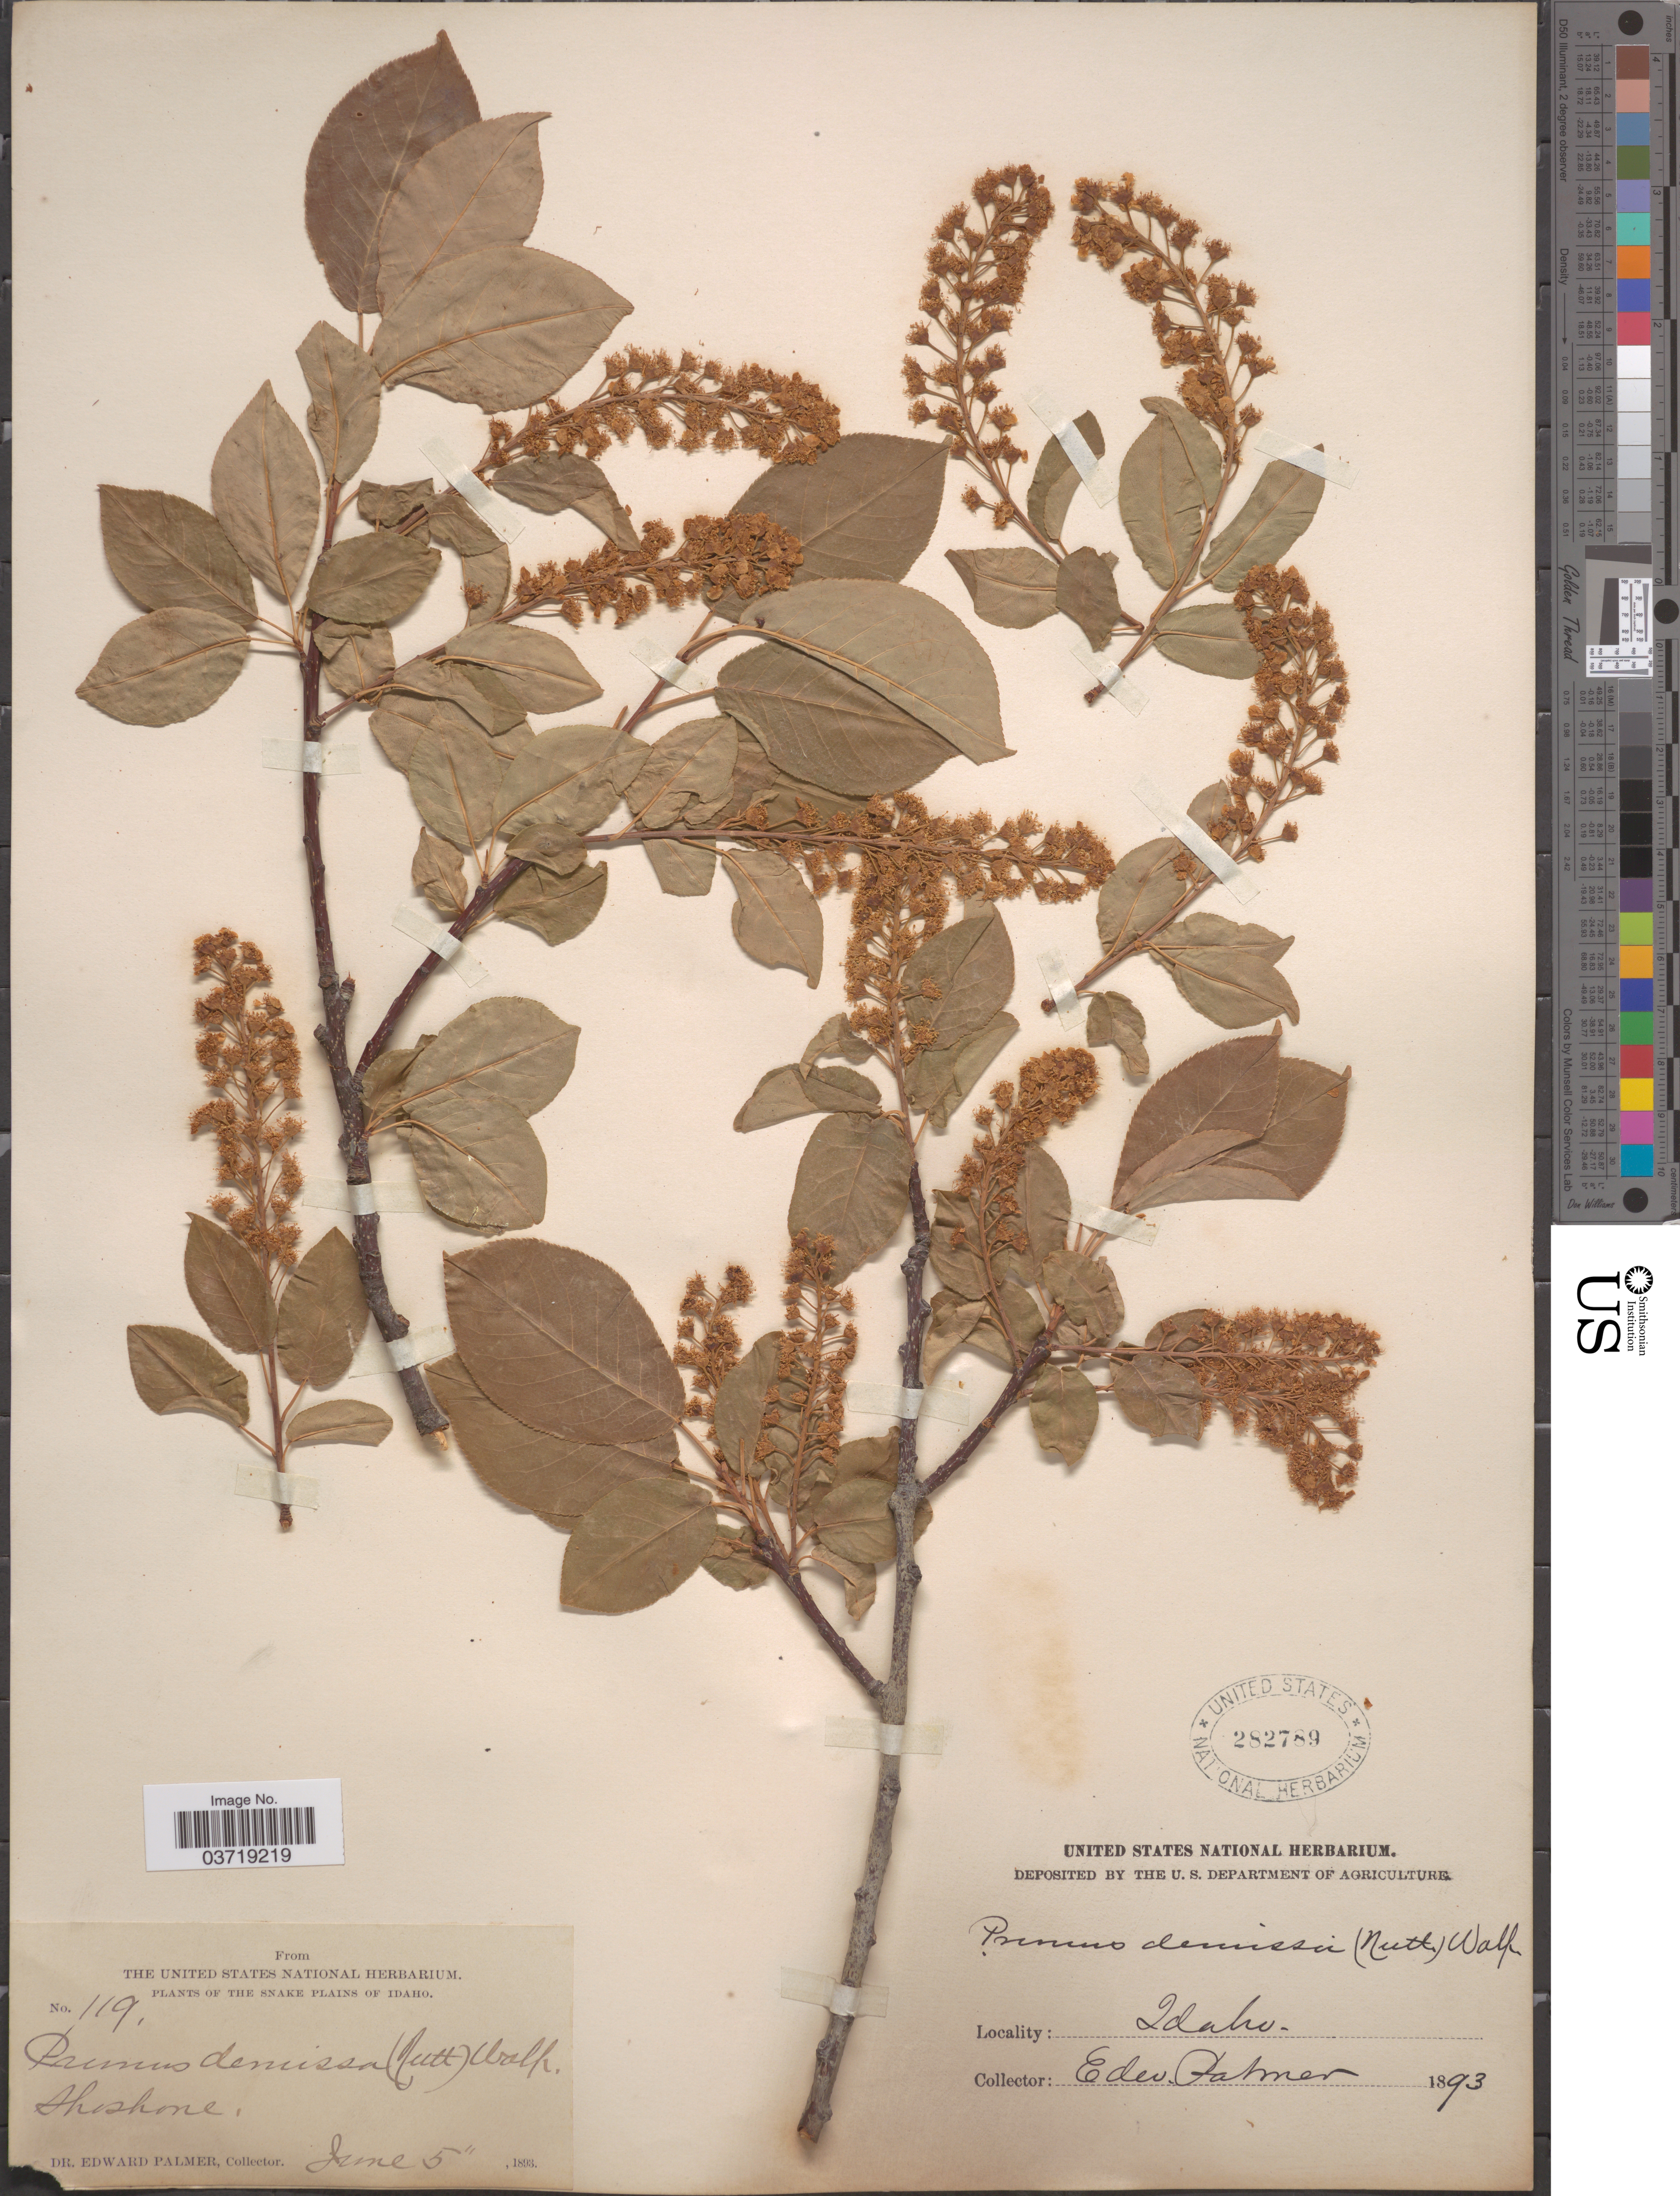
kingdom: Plantae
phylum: Tracheophyta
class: Magnoliopsida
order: Rosales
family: Rosaceae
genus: Prunus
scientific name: Prunus virginiana var. demissa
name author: (Nutt.) Torr.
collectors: E. Palmer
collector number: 119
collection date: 1893-06-05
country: United States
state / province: Idaho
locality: The Snake Plains. Shoshone.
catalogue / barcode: US 282789